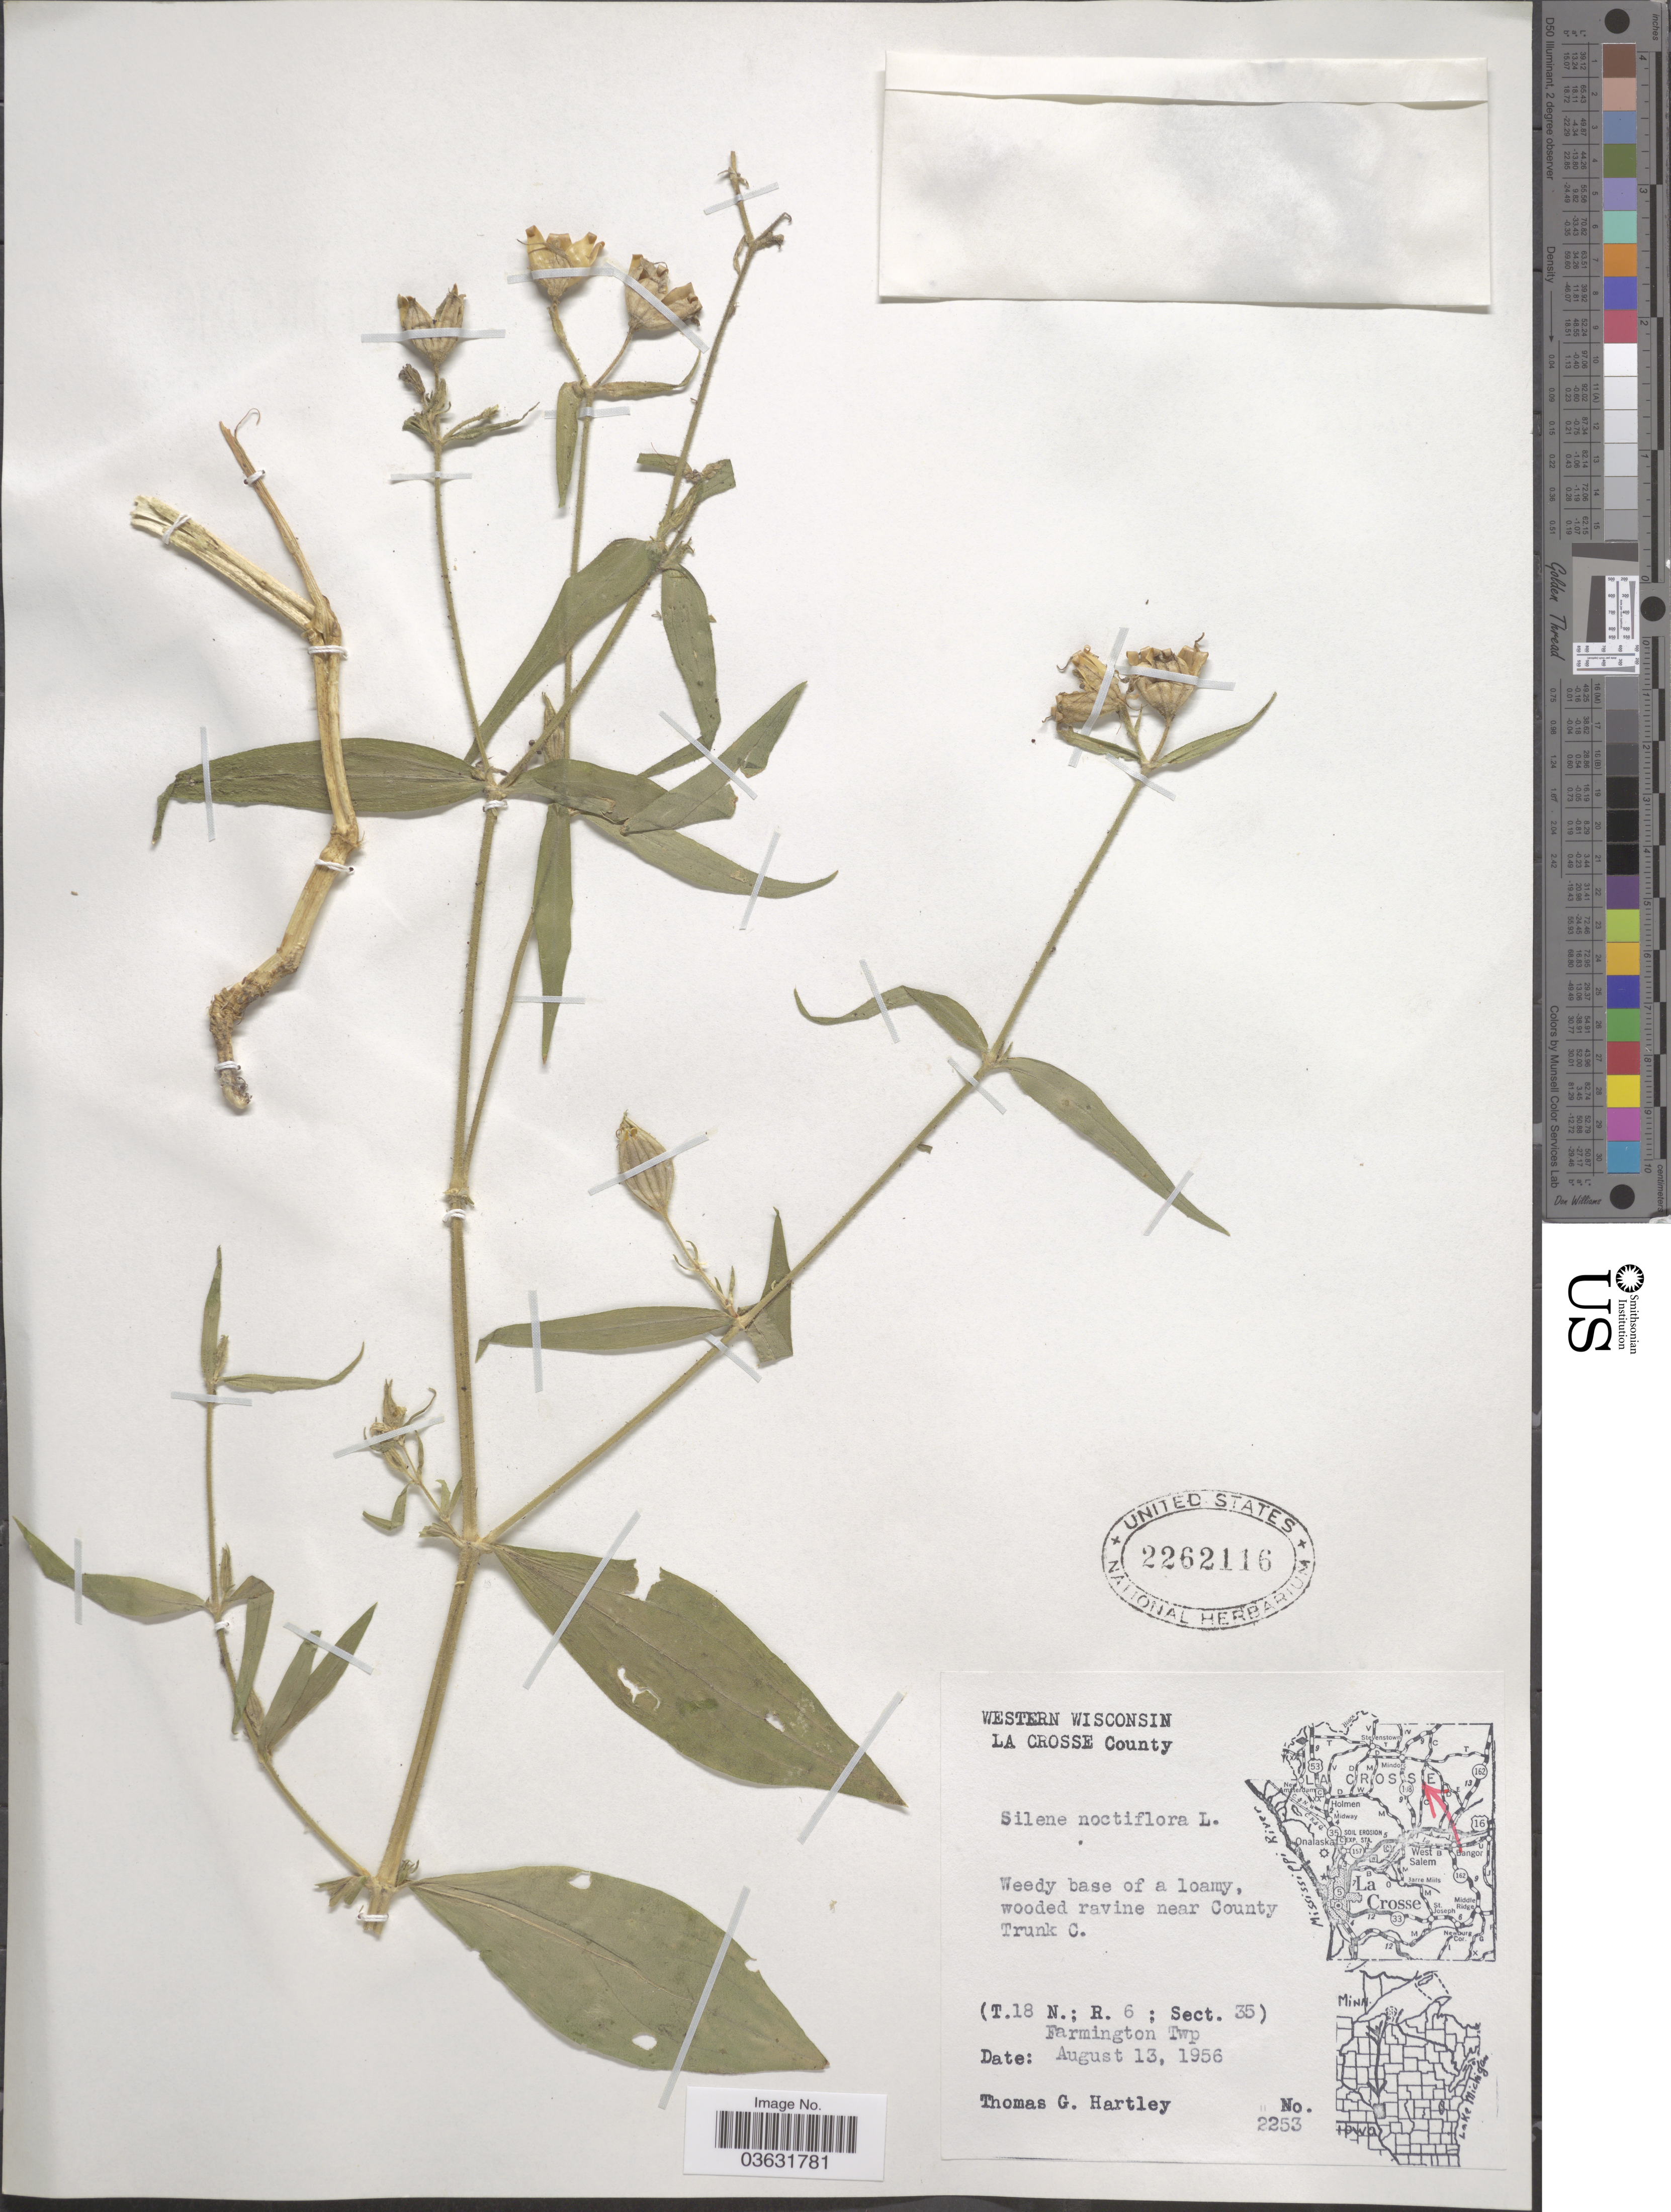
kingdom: Plantae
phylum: Tracheophyta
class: Magnoliopsida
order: Caryophyllales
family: Caryophyllaceae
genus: Silene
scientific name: Silene noctiflora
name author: L.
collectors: T. G. Hartley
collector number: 2253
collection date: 1956-08-13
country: United States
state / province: Wisconsin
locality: Western Wisconsin. La Crosse County. Near County Trunk C. (T.18 N; R. 6; Sect. 35). Farmington Twp.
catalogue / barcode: US 2262116